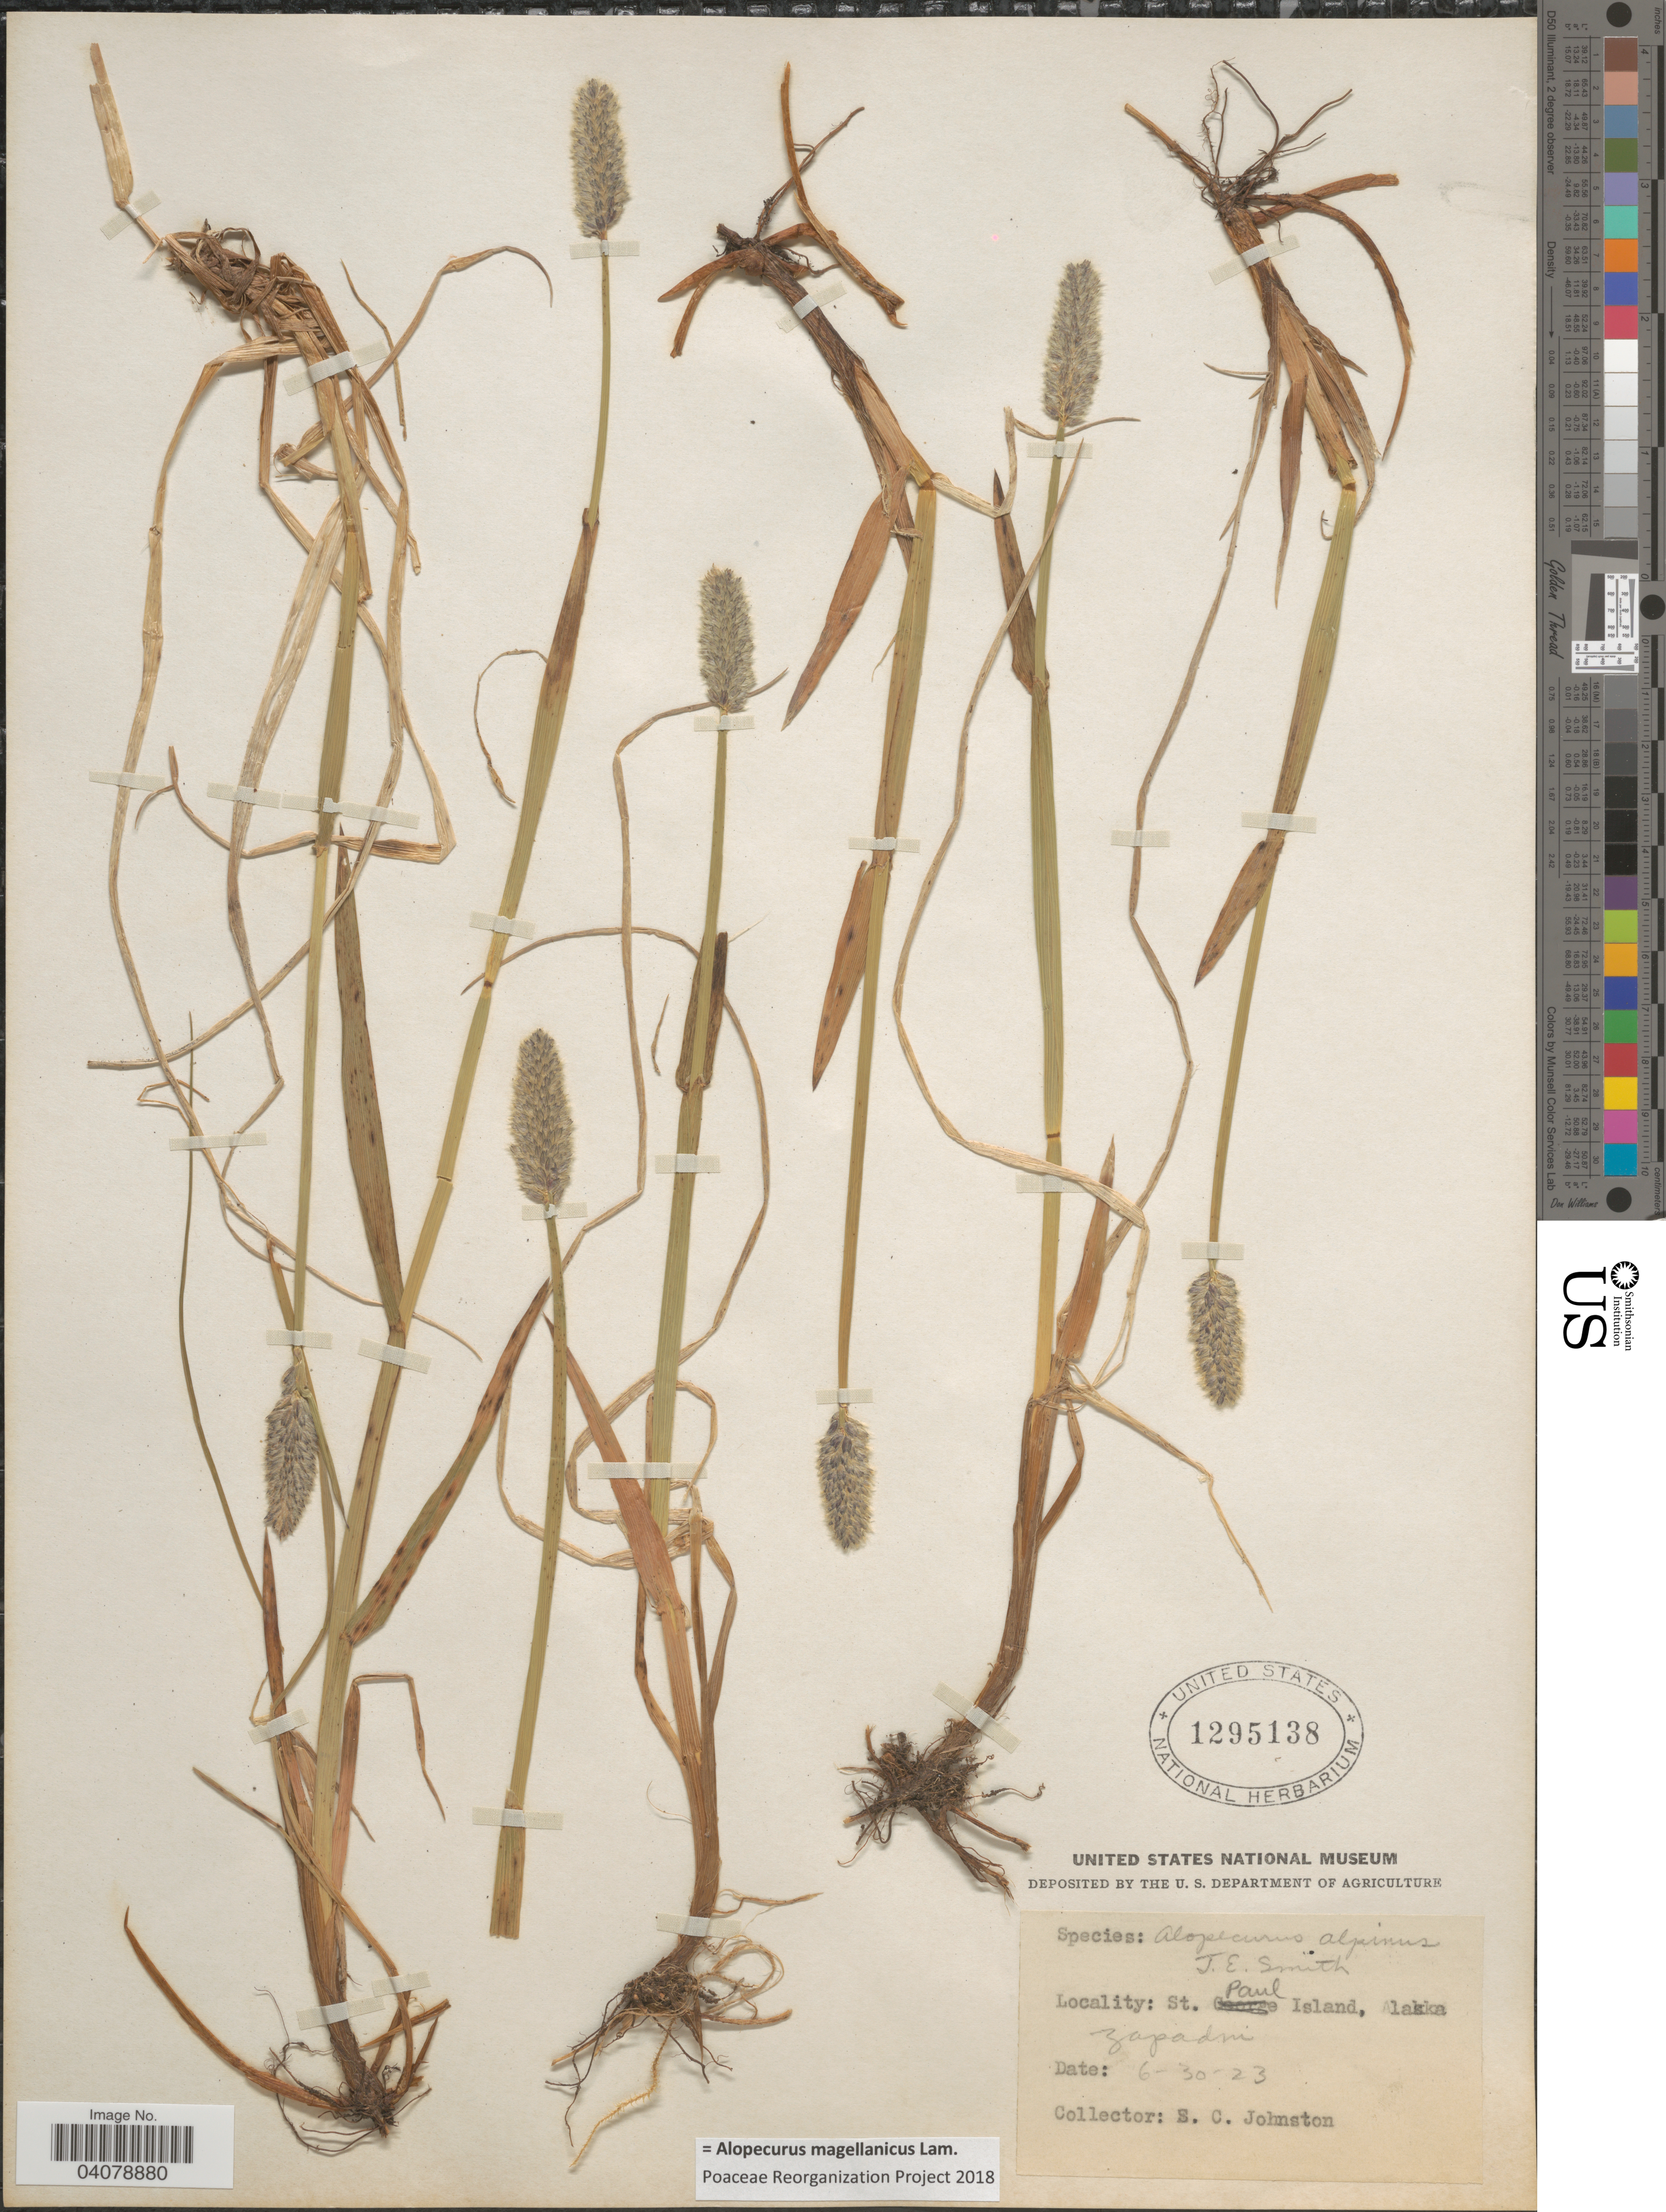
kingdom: Plantae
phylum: Tracheophyta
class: Liliopsida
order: Poales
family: Poaceae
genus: Alopecurus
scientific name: Alopecurus magellanicus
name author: Lam.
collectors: S. Johnston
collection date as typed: Transcribed d/m/y: 30/6/23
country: United States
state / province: Alaska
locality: St. Paul Island. Zapadni.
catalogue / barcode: US 1295138